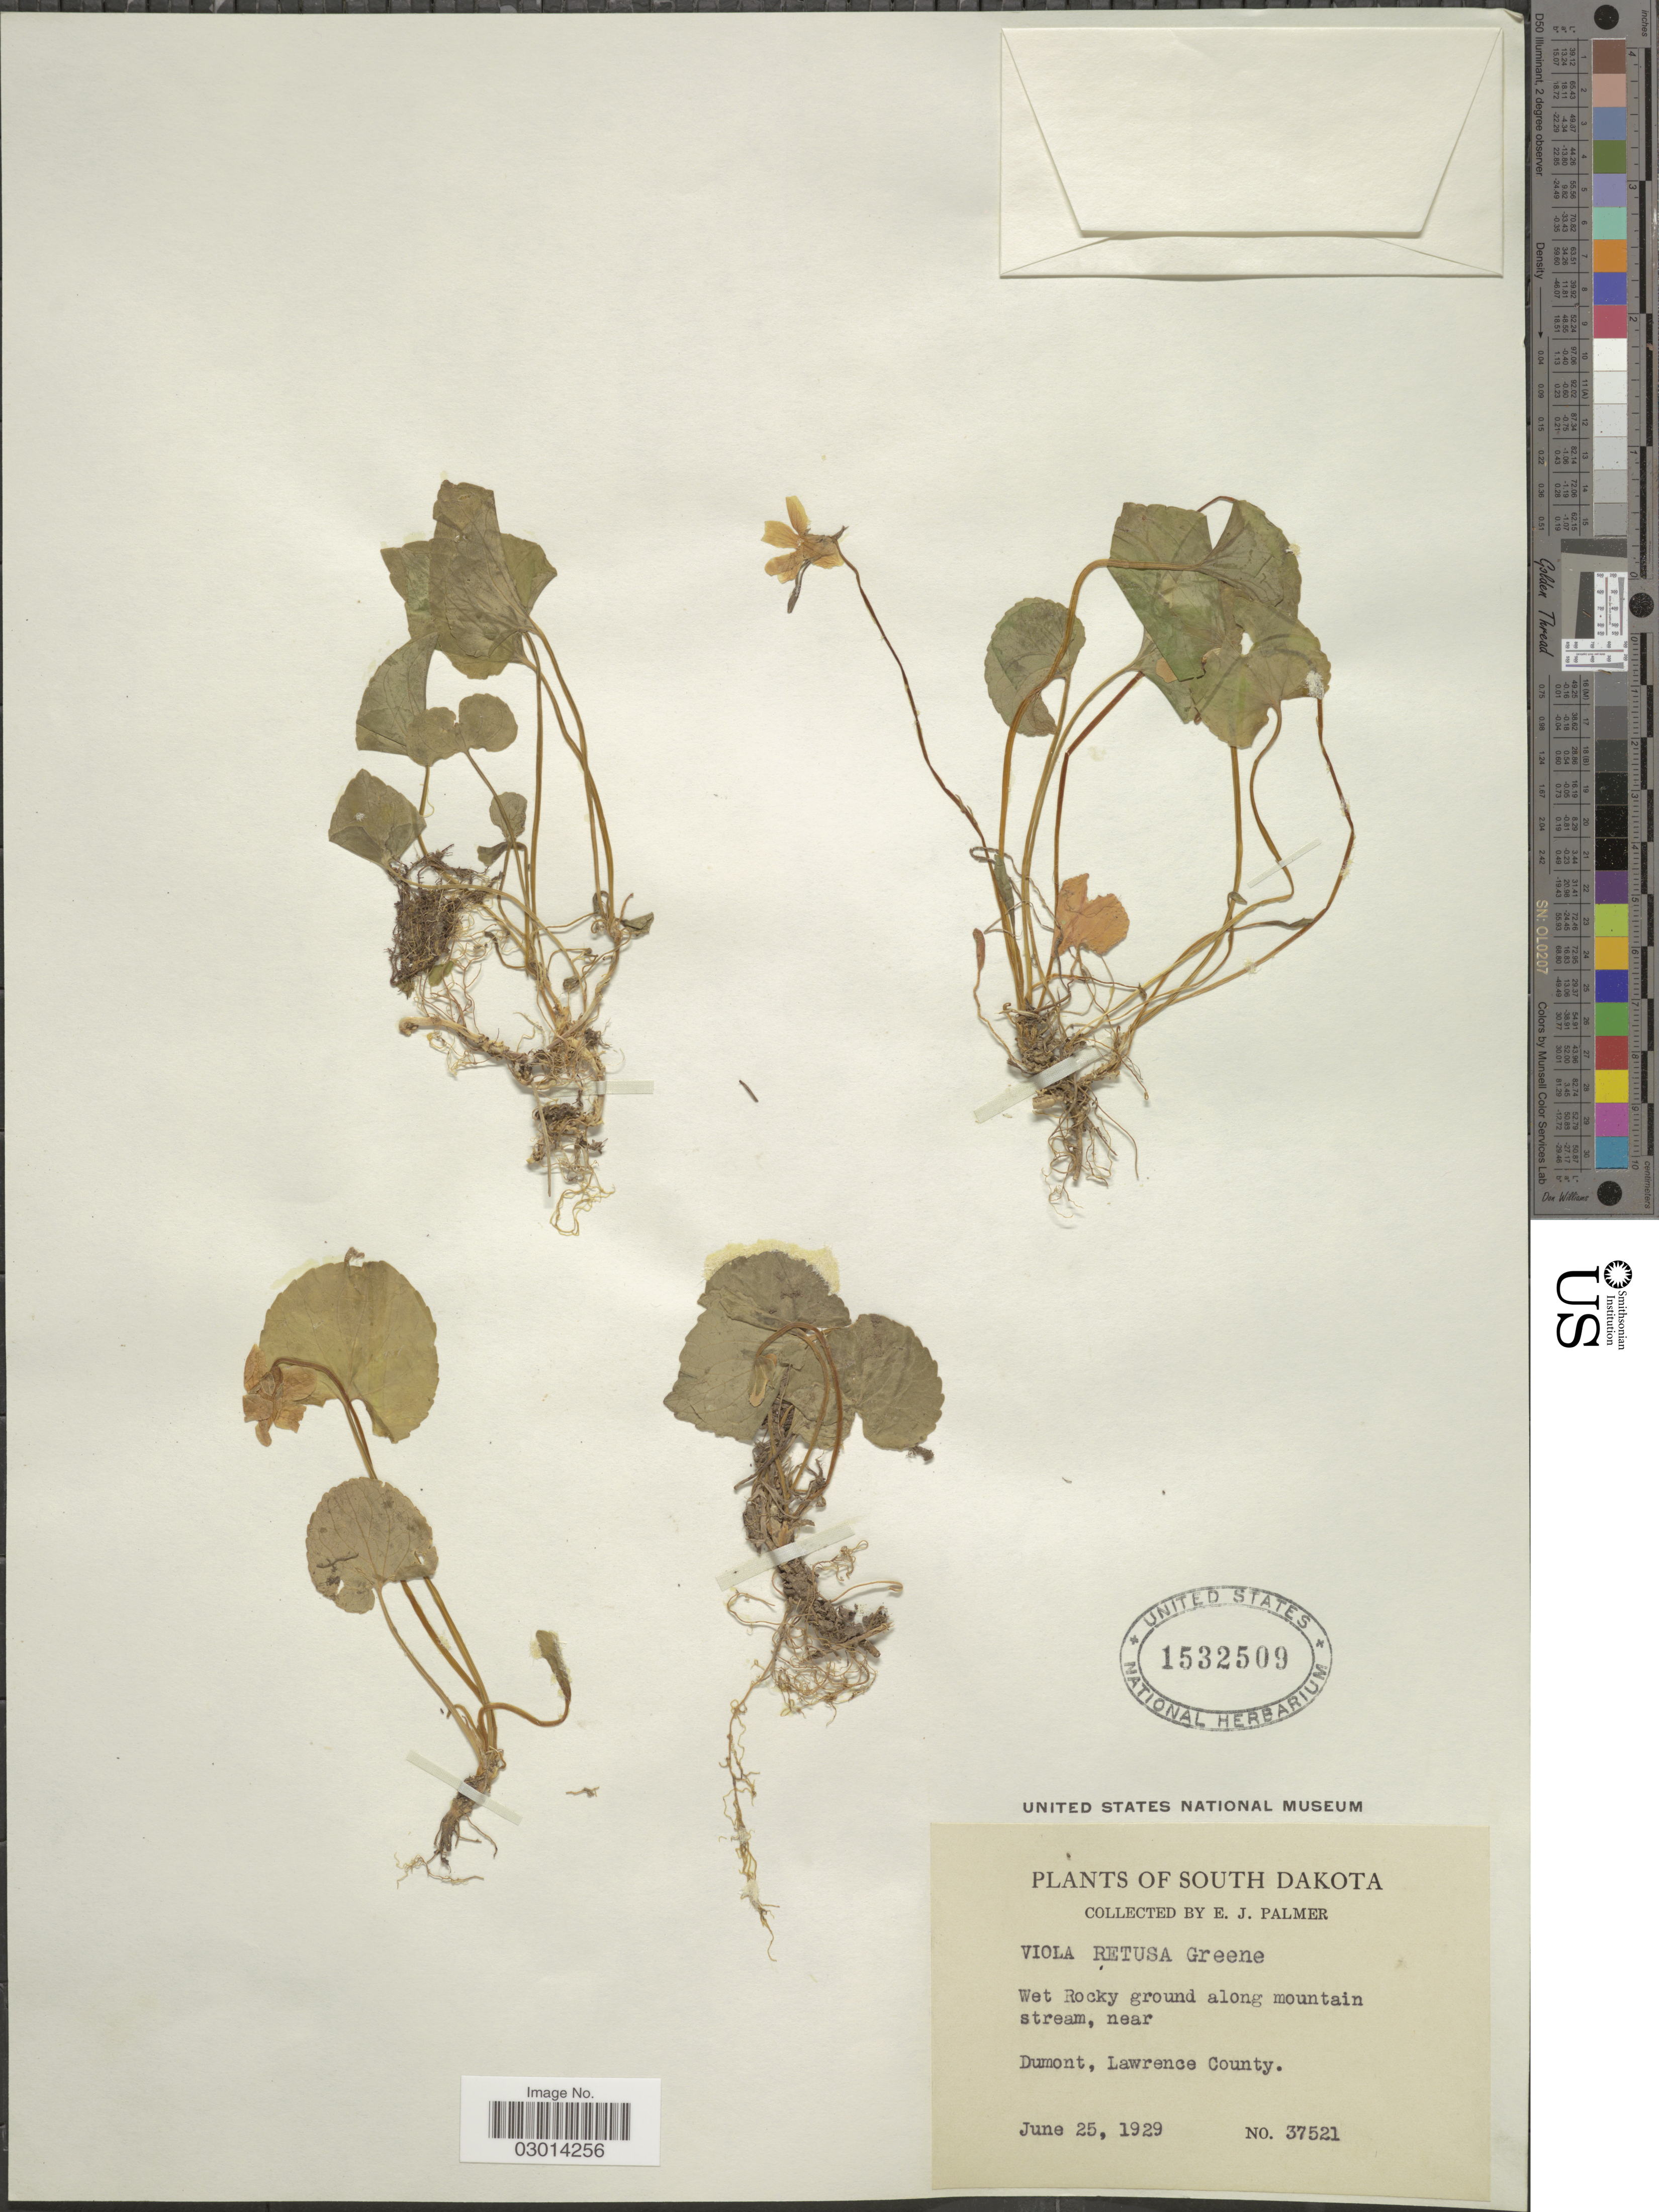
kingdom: Plantae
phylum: Tracheophyta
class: Magnoliopsida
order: Malpighiales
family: Violaceae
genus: Viola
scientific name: Viola retusa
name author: Greene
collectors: E. J. Palmer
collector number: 37521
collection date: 1929-06-25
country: United States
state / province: South Dakota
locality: Near Dumont, Lawrence County.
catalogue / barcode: US 1532509